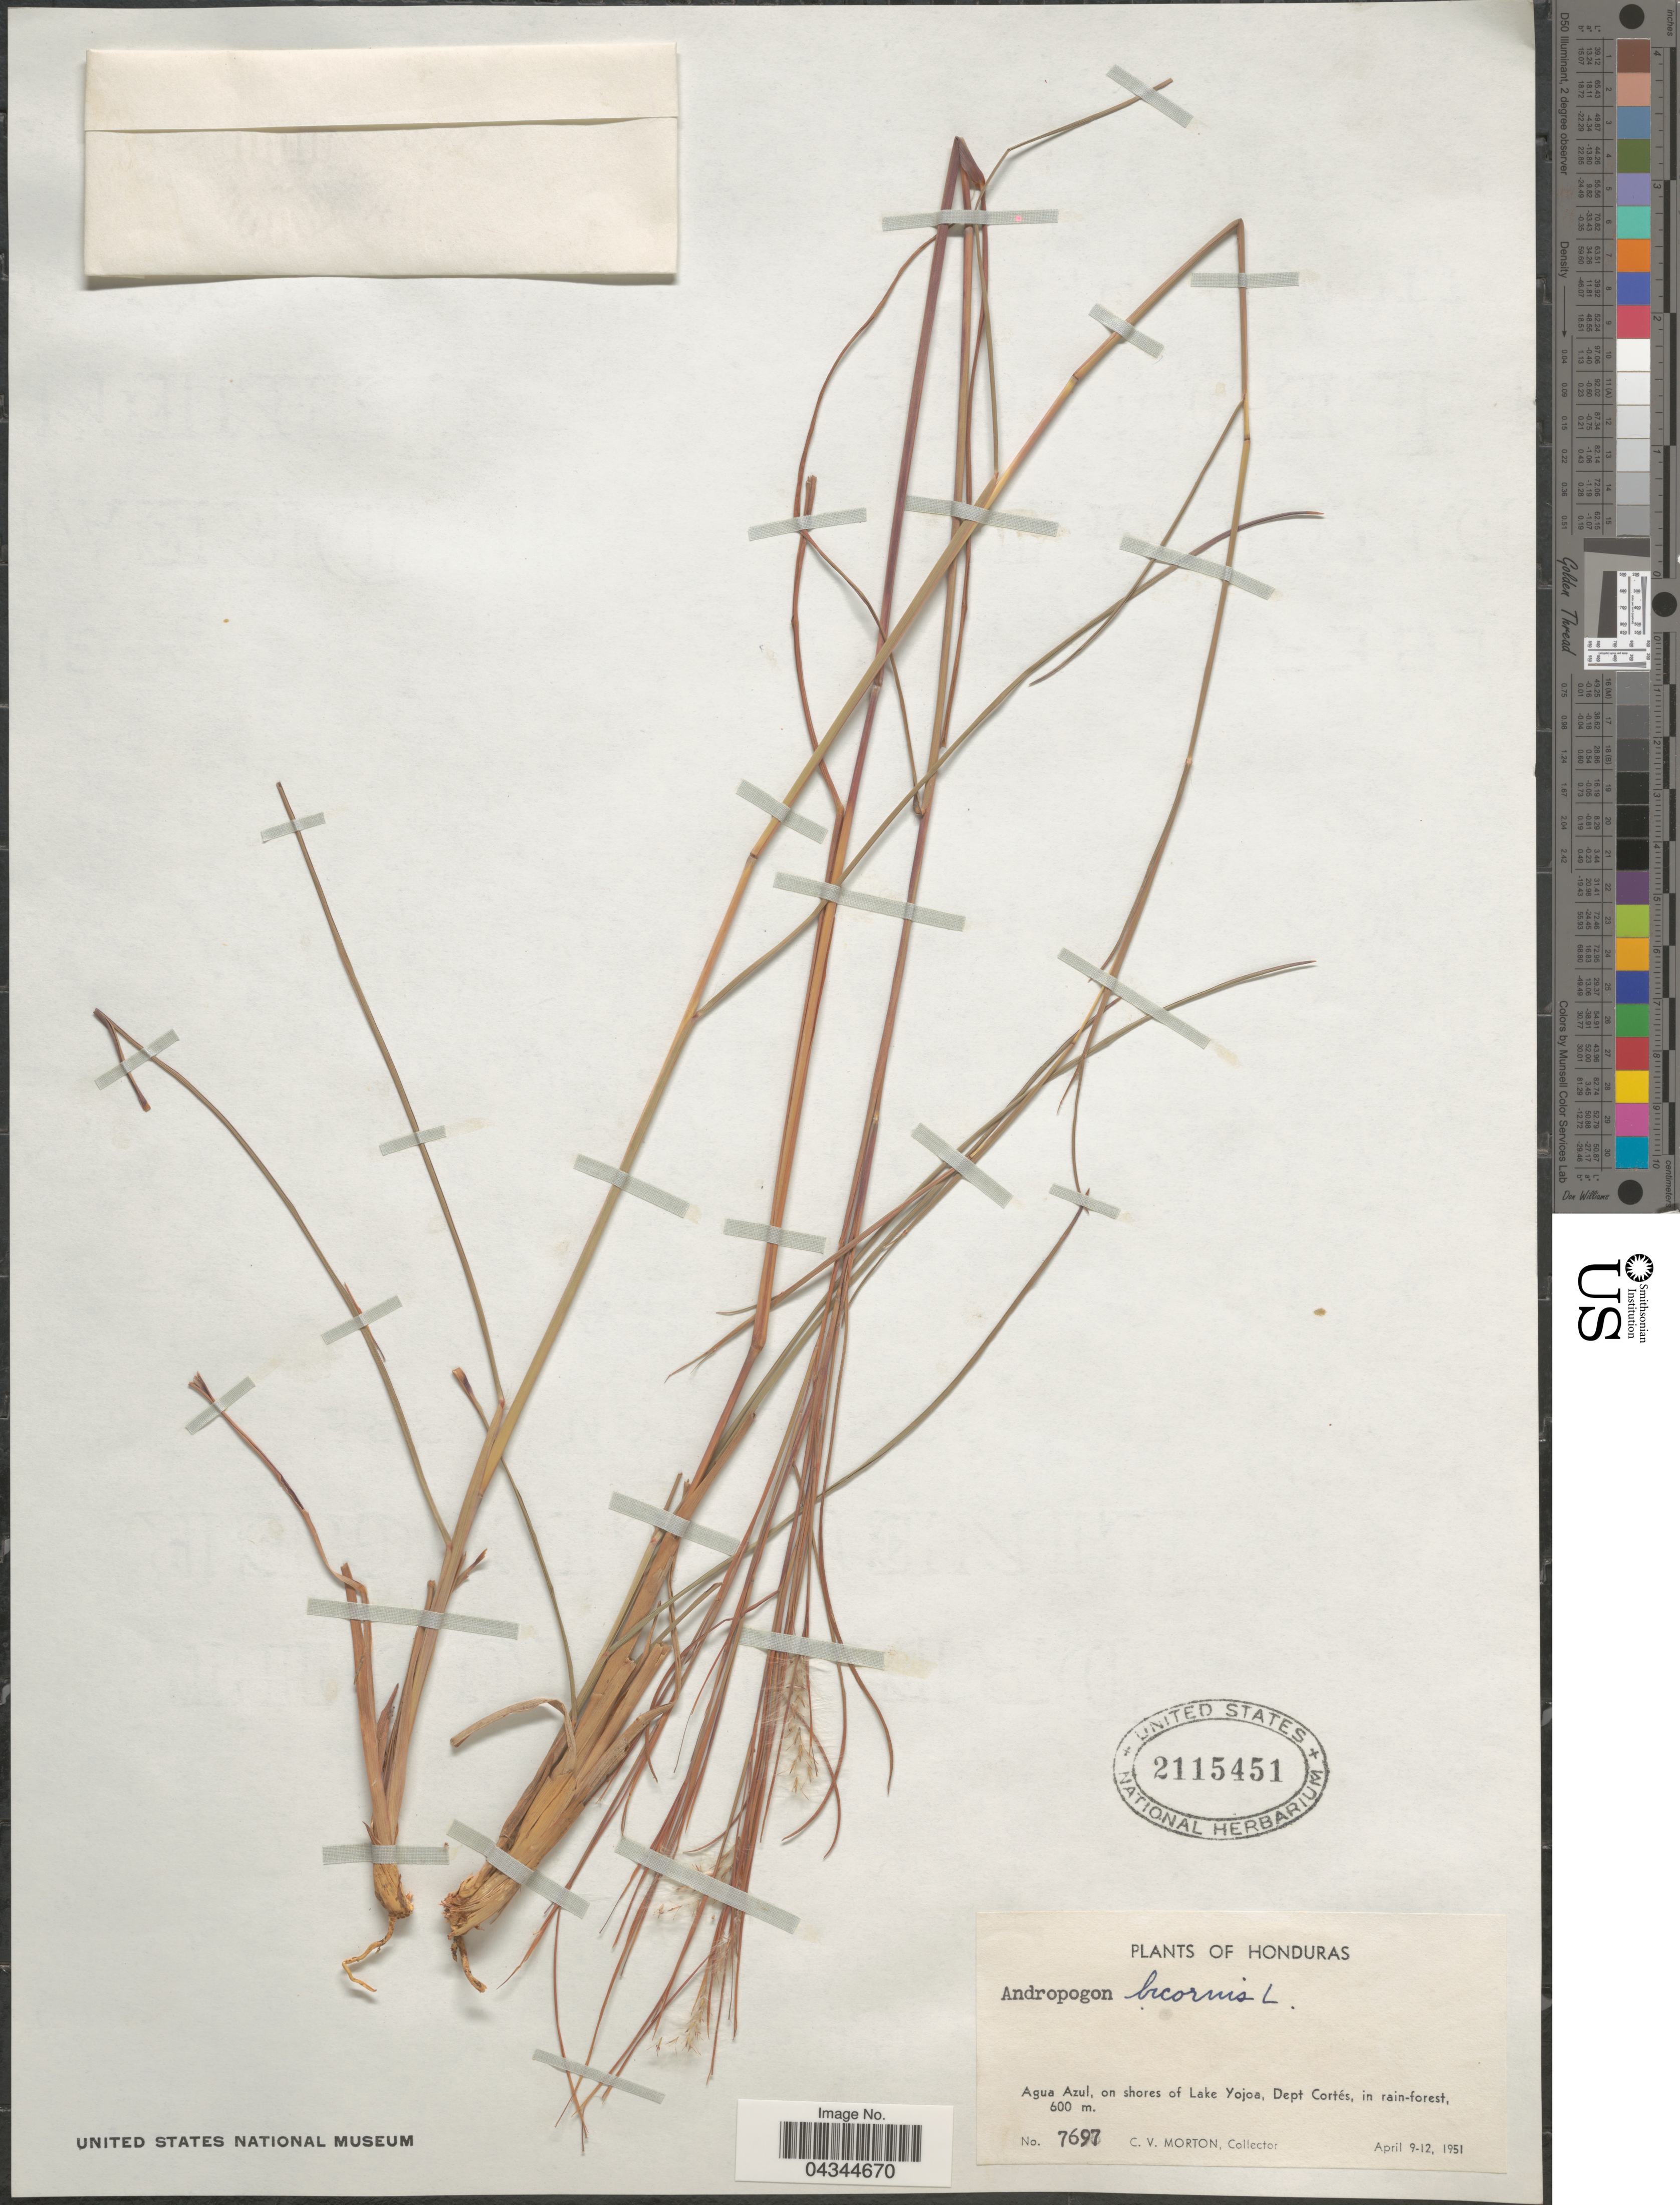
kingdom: Plantae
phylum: Tracheophyta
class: Liliopsida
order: Poales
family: Poaceae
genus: Andropogon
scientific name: Andropogon bicornis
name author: L.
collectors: C. V. Morton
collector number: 7697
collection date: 1951-04-09/1951-04-12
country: Honduras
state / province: Cortes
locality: Agua Azul, on shores of Lake Yojoa, Dept Cortés, in rain-forest.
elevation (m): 600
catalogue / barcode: US 2115451